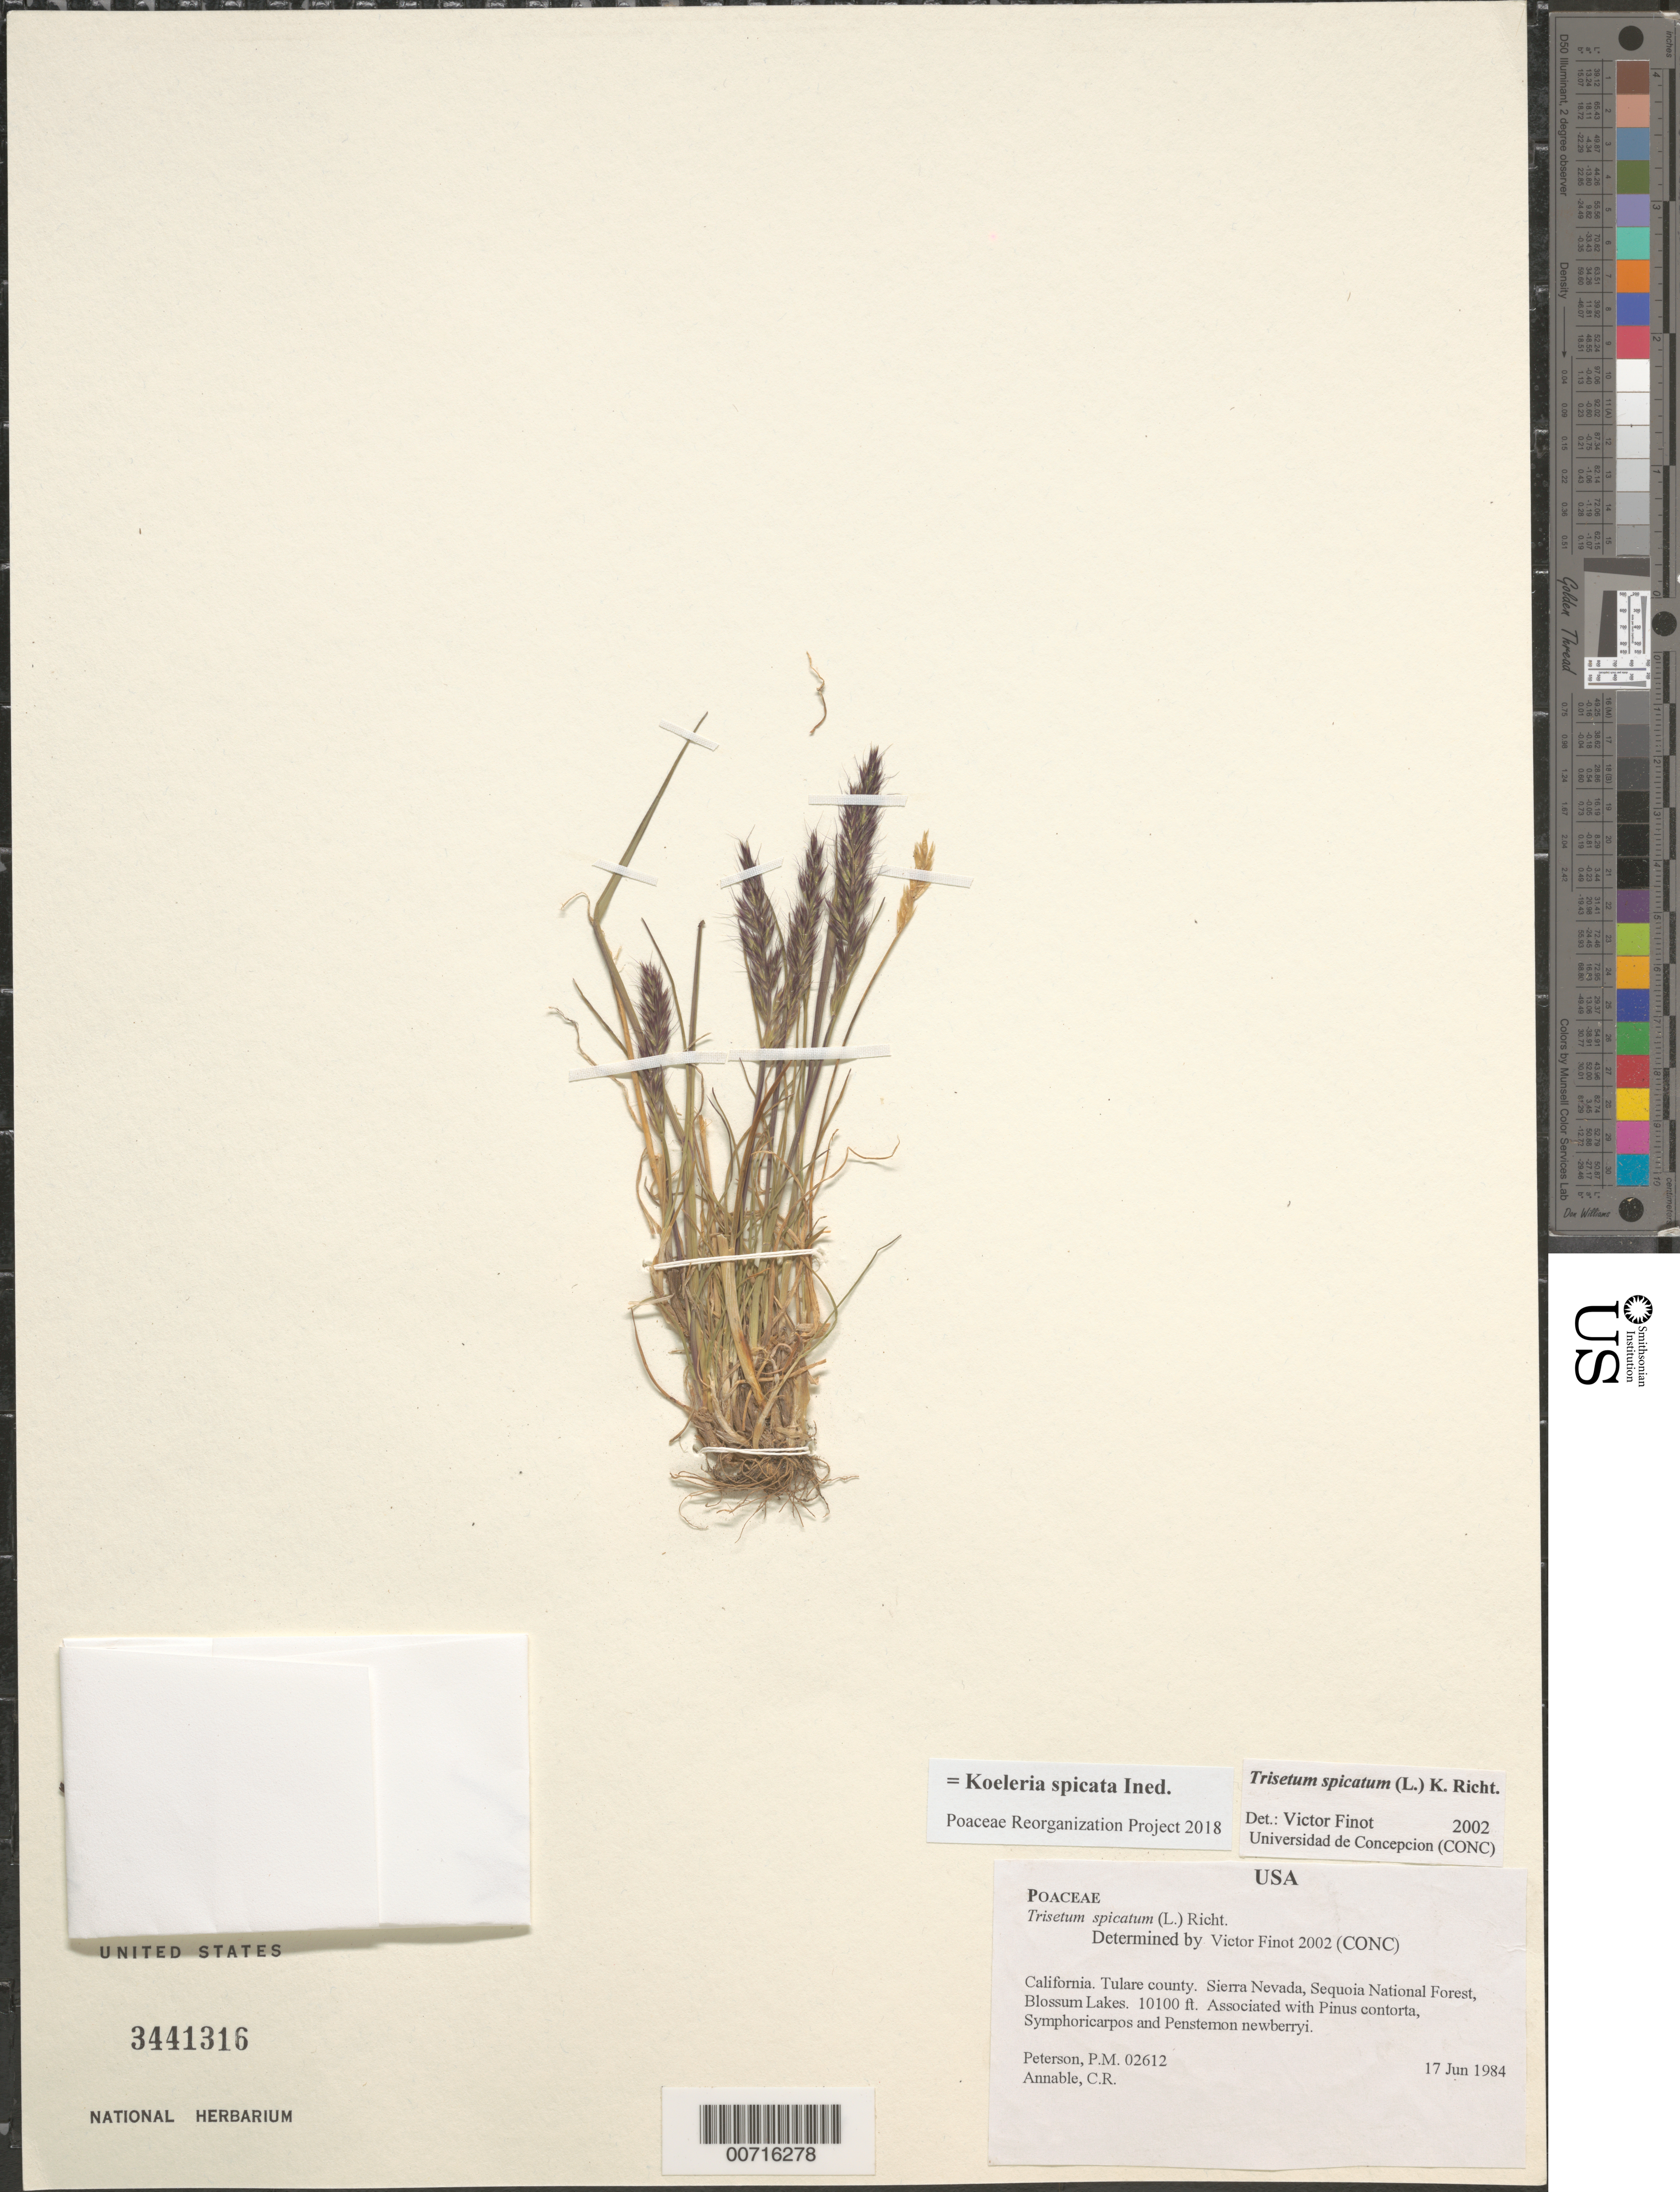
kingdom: Plantae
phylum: Tracheophyta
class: Liliopsida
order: Poales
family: Poaceae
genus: Koeleria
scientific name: Koeleria spicata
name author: (L.) Barberá et al.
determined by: Poaceae Reorganization Project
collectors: P. M. Peterson & C. R. Annable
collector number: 02612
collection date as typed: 17 Jun 1984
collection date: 1984-06-17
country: United States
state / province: California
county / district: Tulare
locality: Sierra Nevada, Sequoia National Forest, Blossum Lakes.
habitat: Associated with Pinus contorta, Symphoricarpos and Penstemon newberryi.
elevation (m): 10100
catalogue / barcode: US 3441316